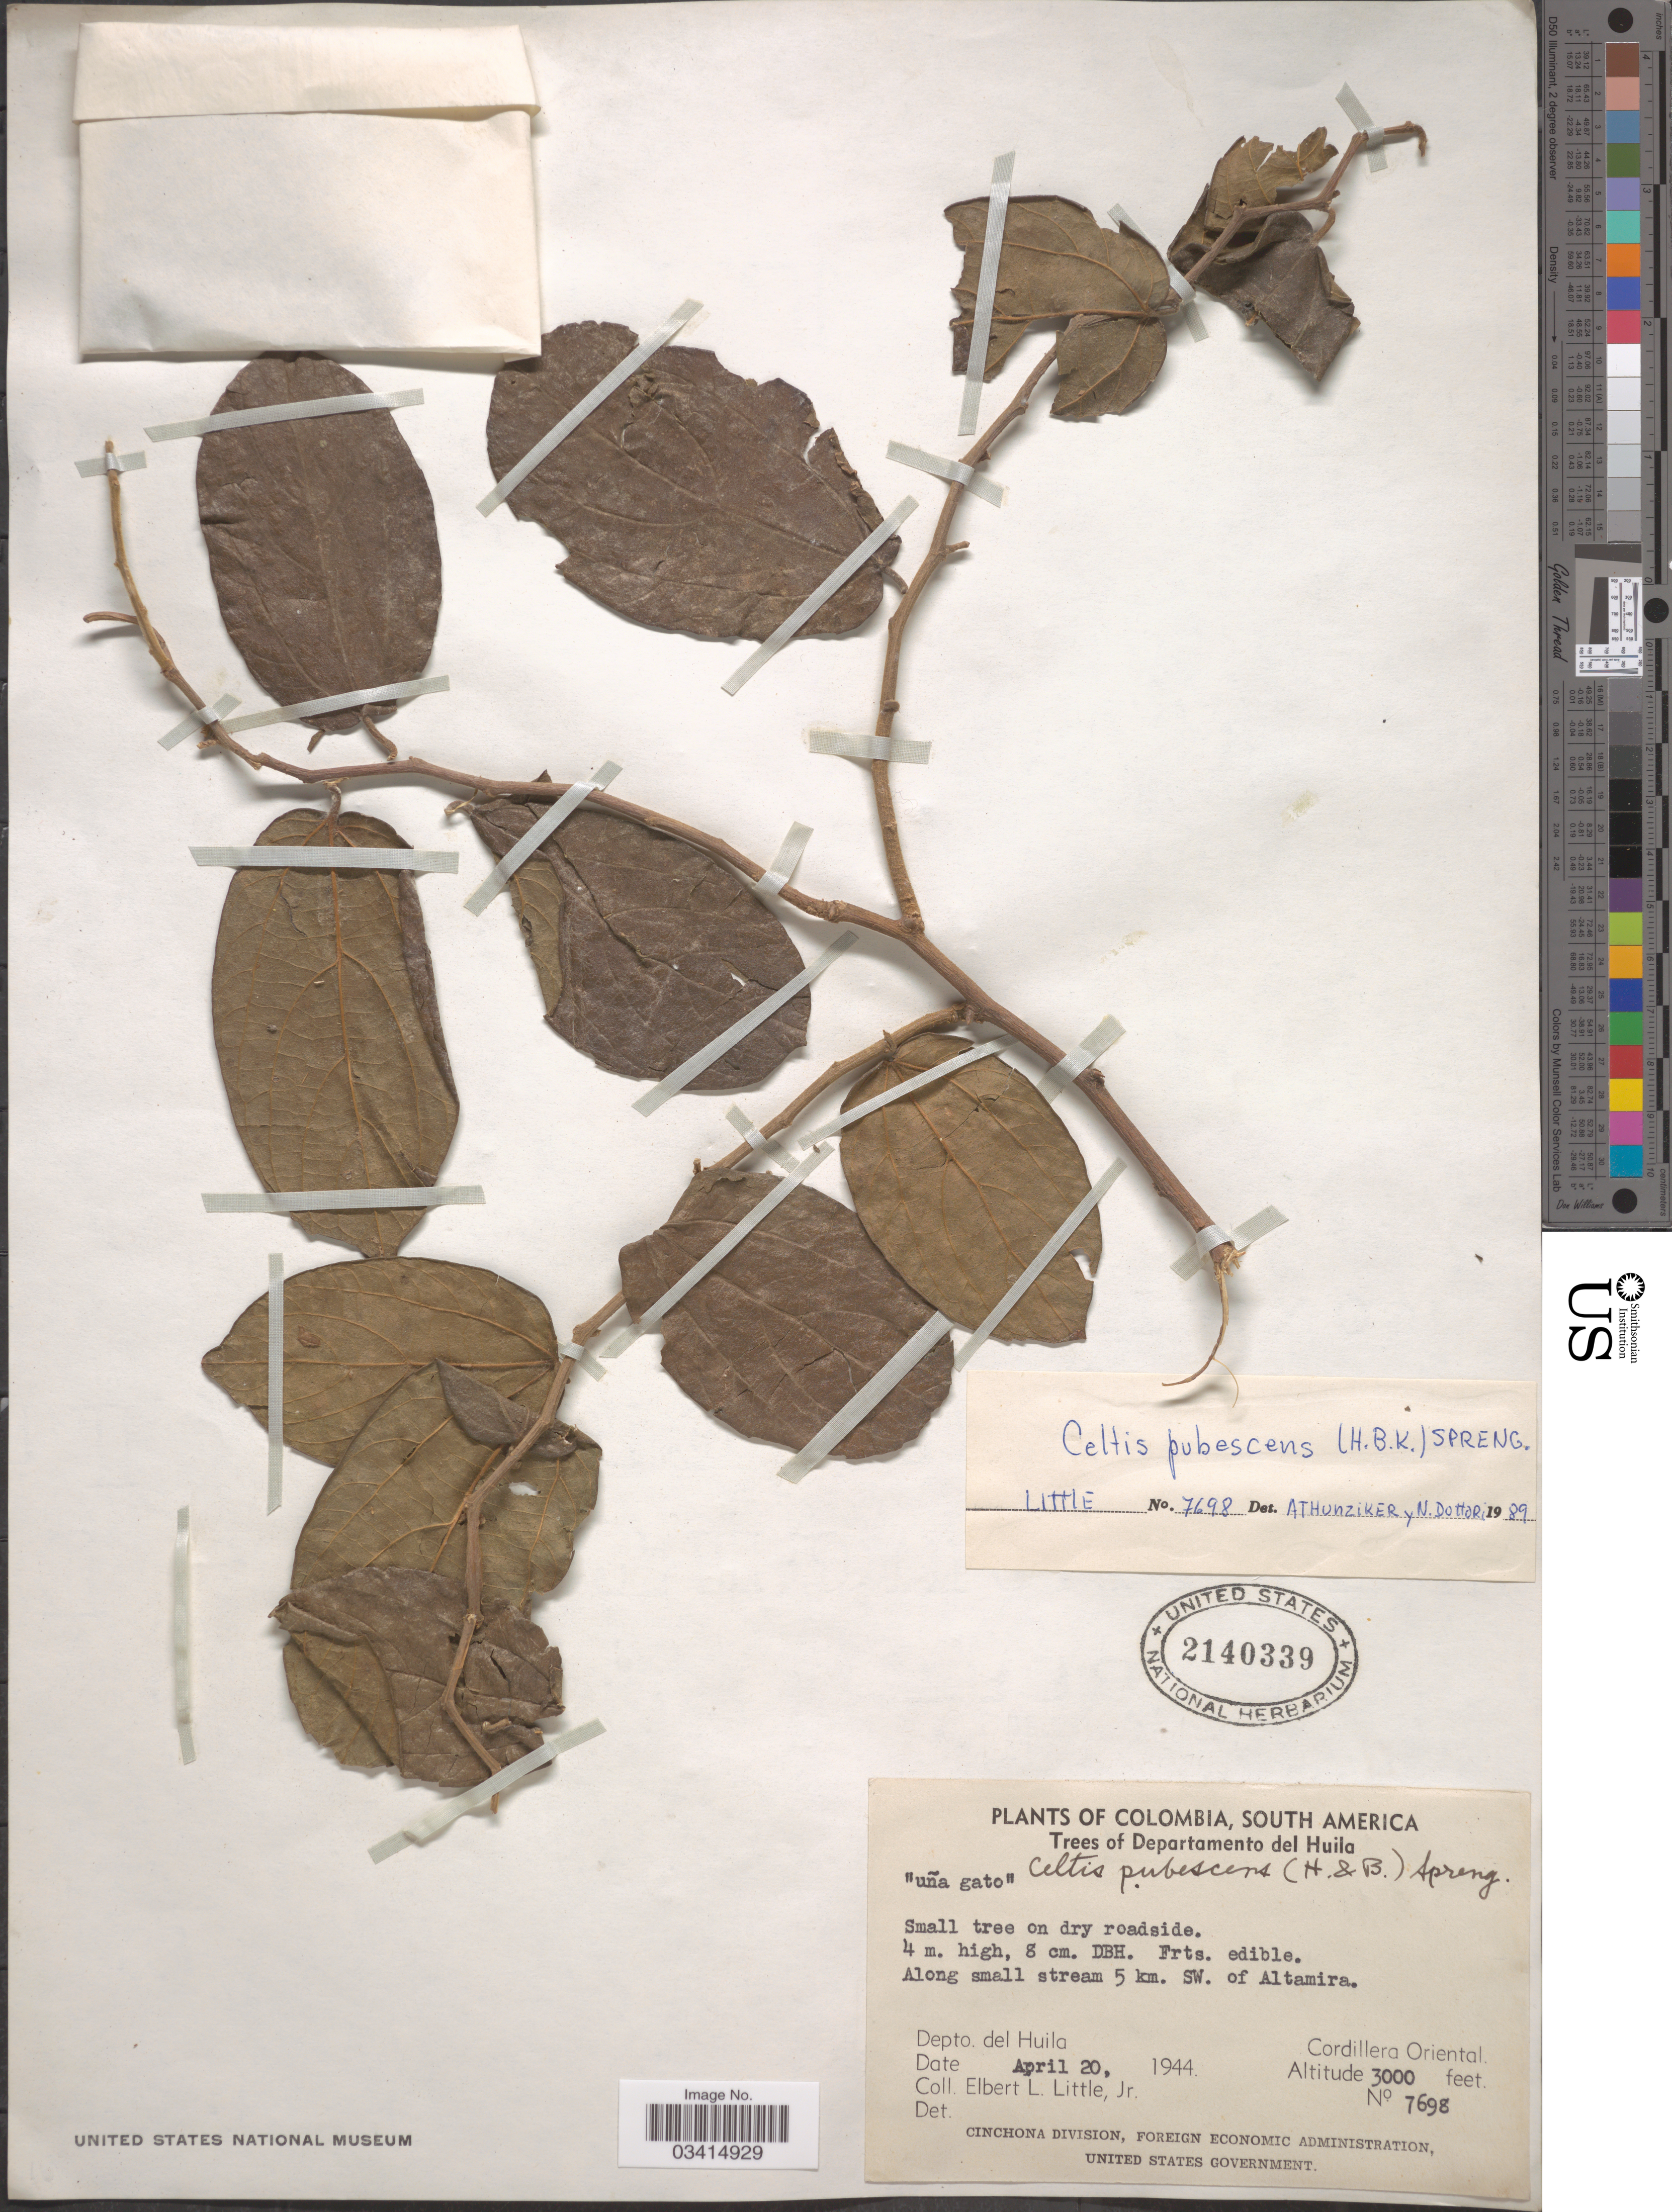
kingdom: Plantae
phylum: Tracheophyta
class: Magnoliopsida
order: Rosales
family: Cannabaceae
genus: Celtis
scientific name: Celtis pubescens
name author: (Kunth) Spreng.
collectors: E. L. Little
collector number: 7698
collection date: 1944-04-20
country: Colombia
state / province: Huila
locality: Departamento del Huila. Along small stream 5 km. SW. of Altamira. Depto. del Huila. Cordillera Oriental.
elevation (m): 914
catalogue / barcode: US 2140339